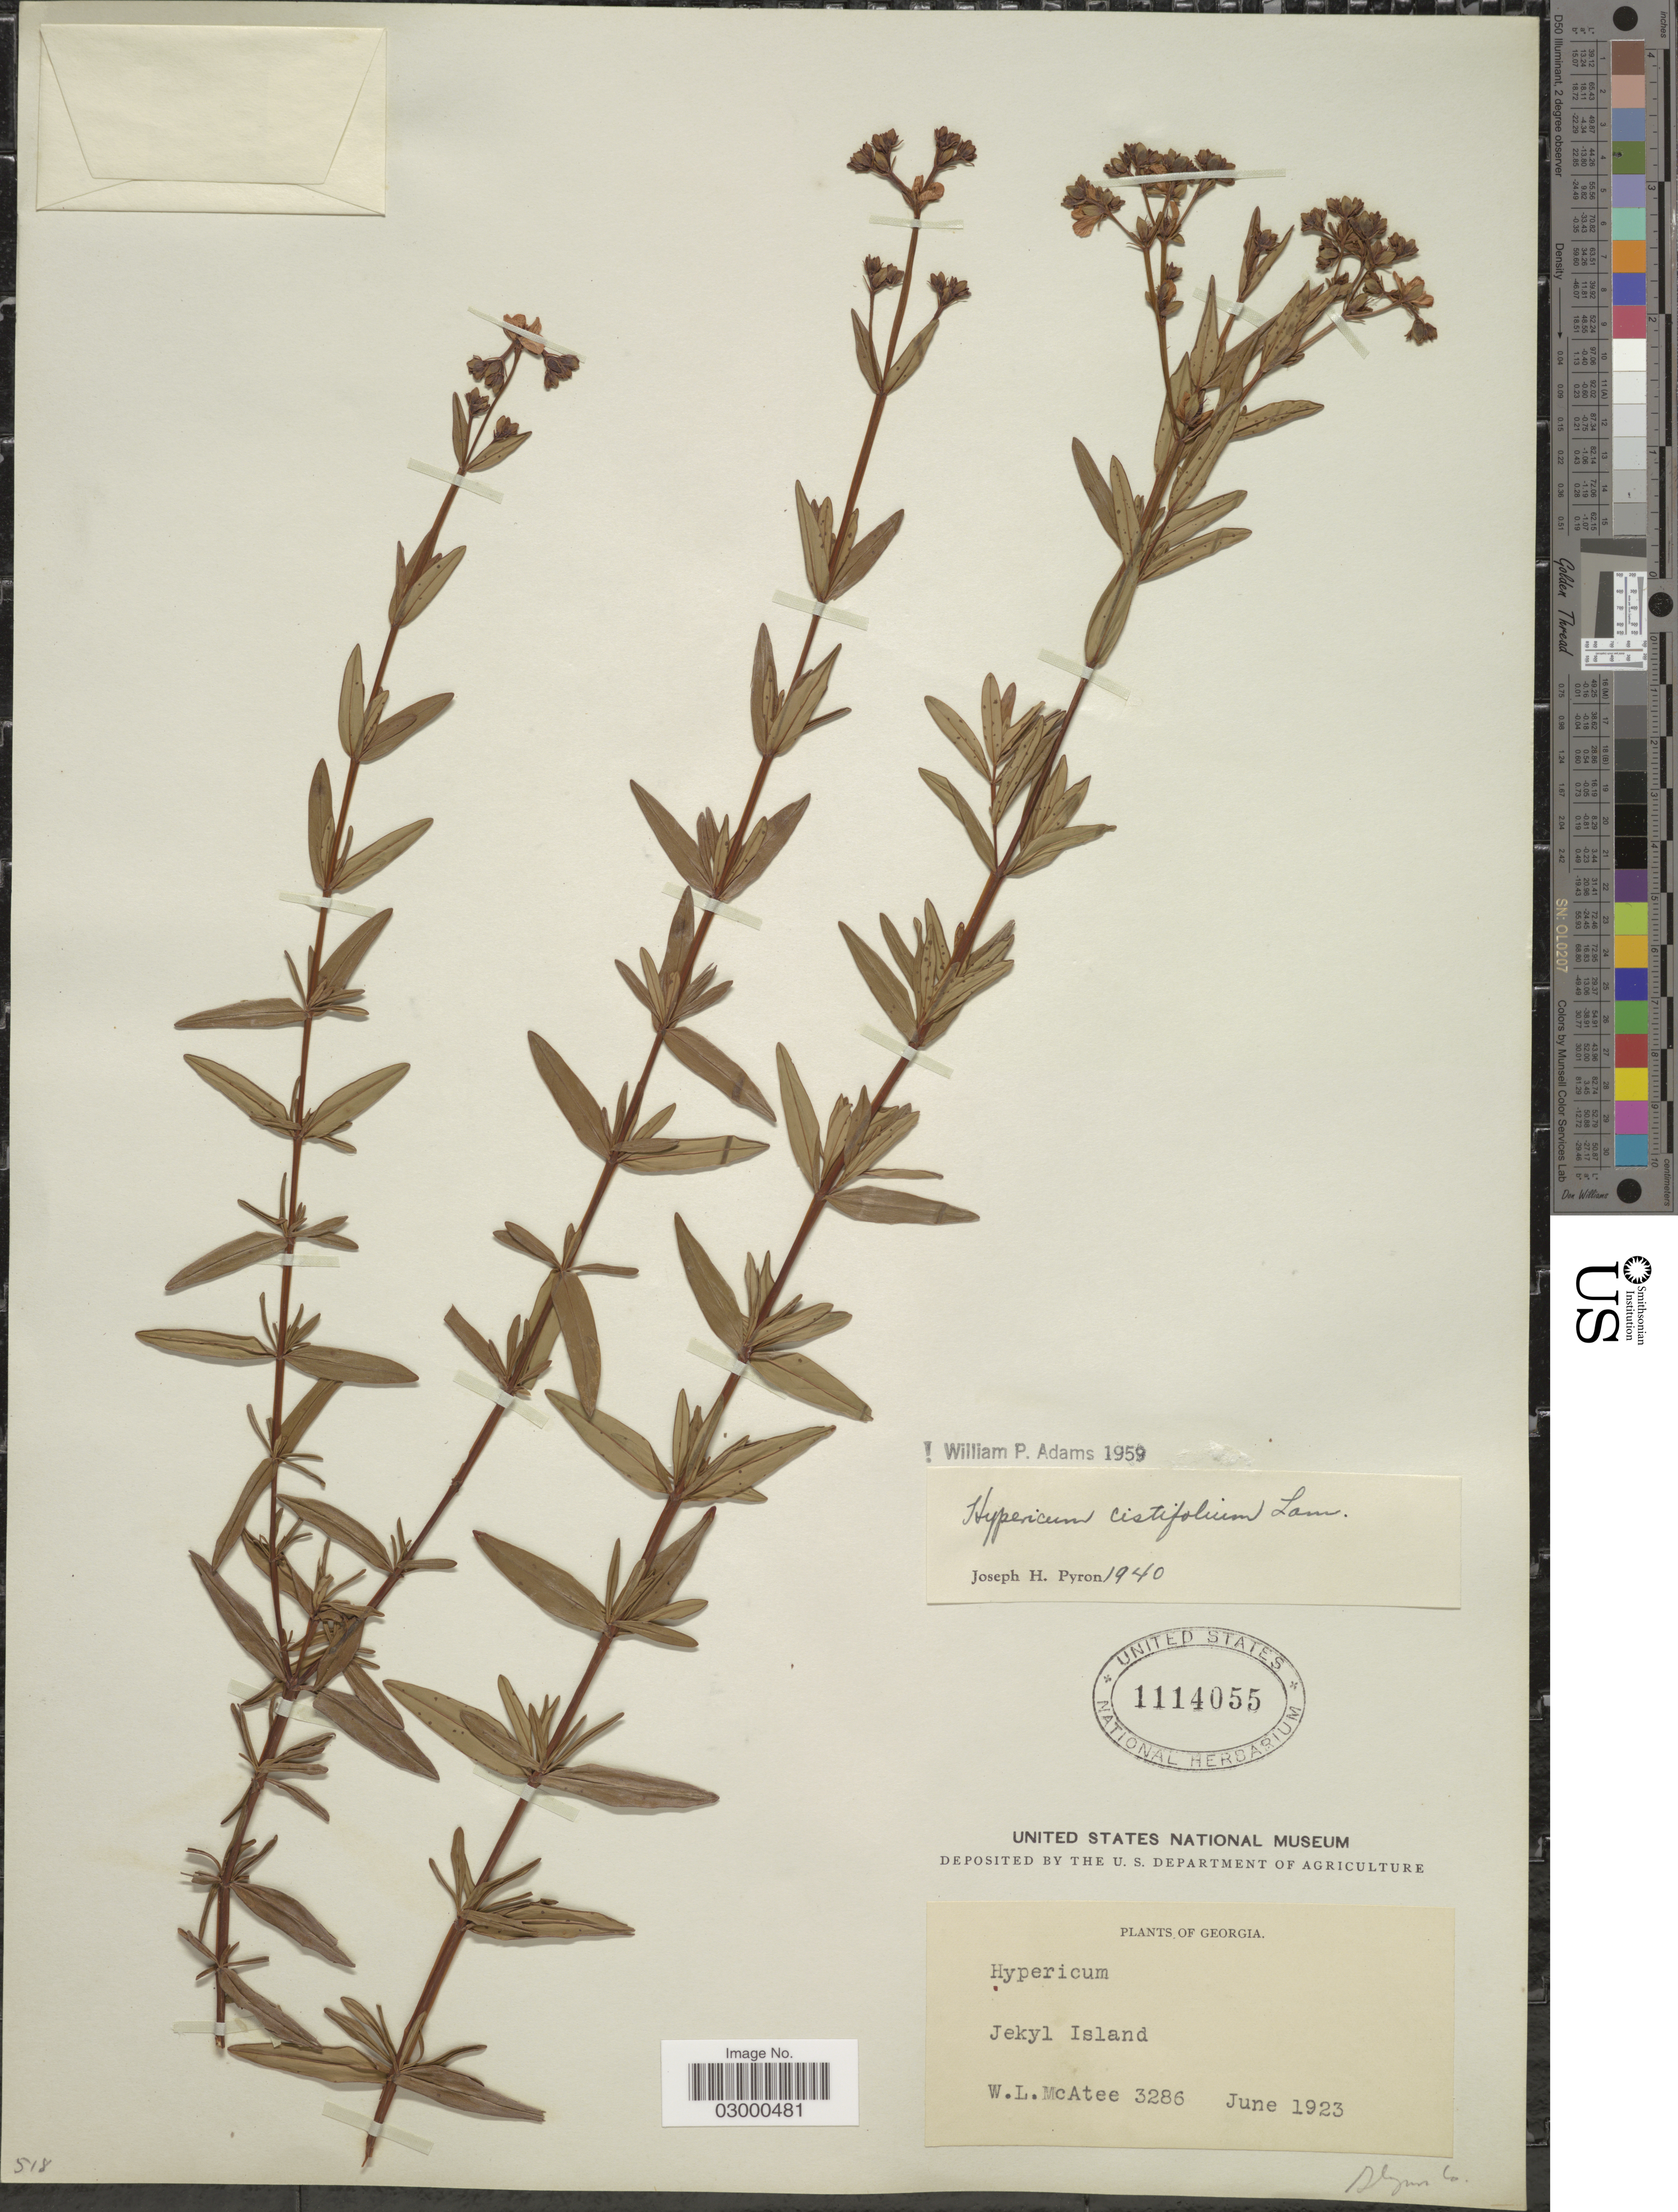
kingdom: Plantae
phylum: Tracheophyta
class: Magnoliopsida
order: Malpighiales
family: Hypericaceae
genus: Hypericum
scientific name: Hypericum cistifolium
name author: Lam.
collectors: W. McAtee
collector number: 3286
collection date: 1923-06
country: United States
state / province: Georgia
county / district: Glynn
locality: Jekyl Island.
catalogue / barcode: US 1114055